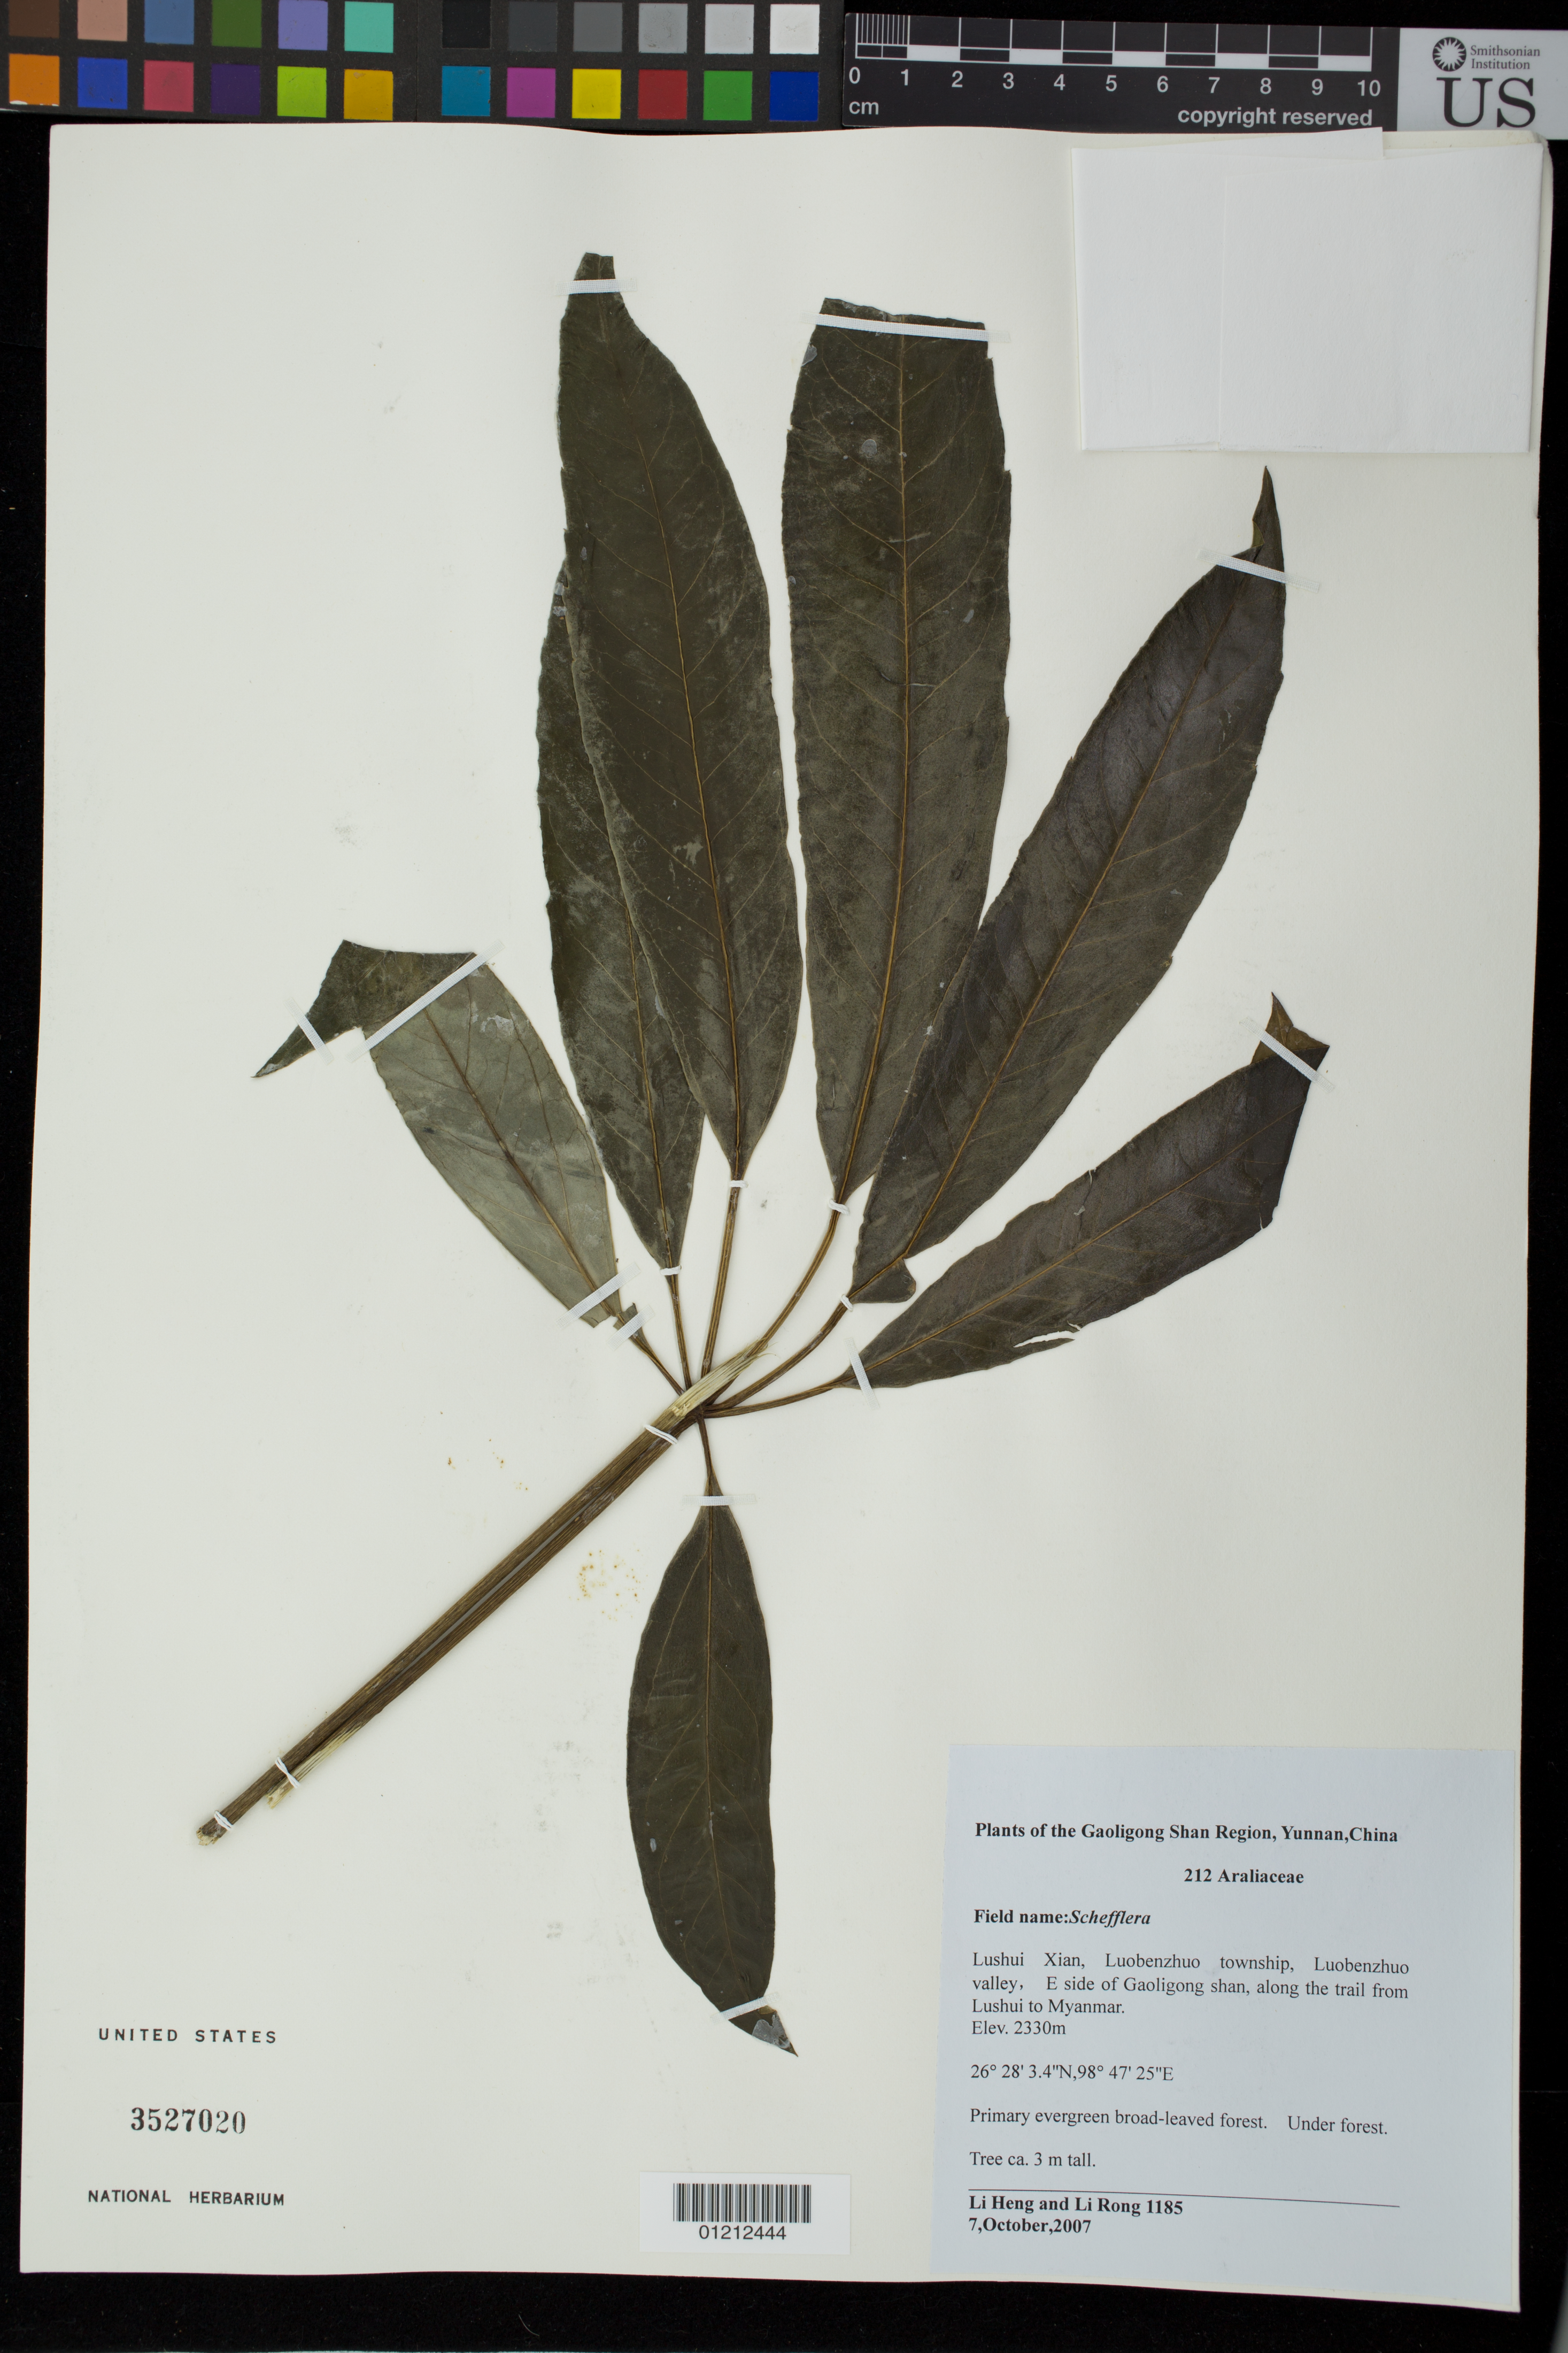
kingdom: Plantae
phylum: Tracheophyta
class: Magnoliopsida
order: Apiales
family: Araliaceae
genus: Schefflera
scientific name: Schefflera sp.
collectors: L. Heng & R. Li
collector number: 1185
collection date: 2007-10-07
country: China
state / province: Yunnan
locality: Lushui Xian, Luobenzhuo township, Luobenzhuo valley, E side of Gaoligong shan, along the trail from Lushui to Myanmar.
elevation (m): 2330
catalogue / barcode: US 3527020